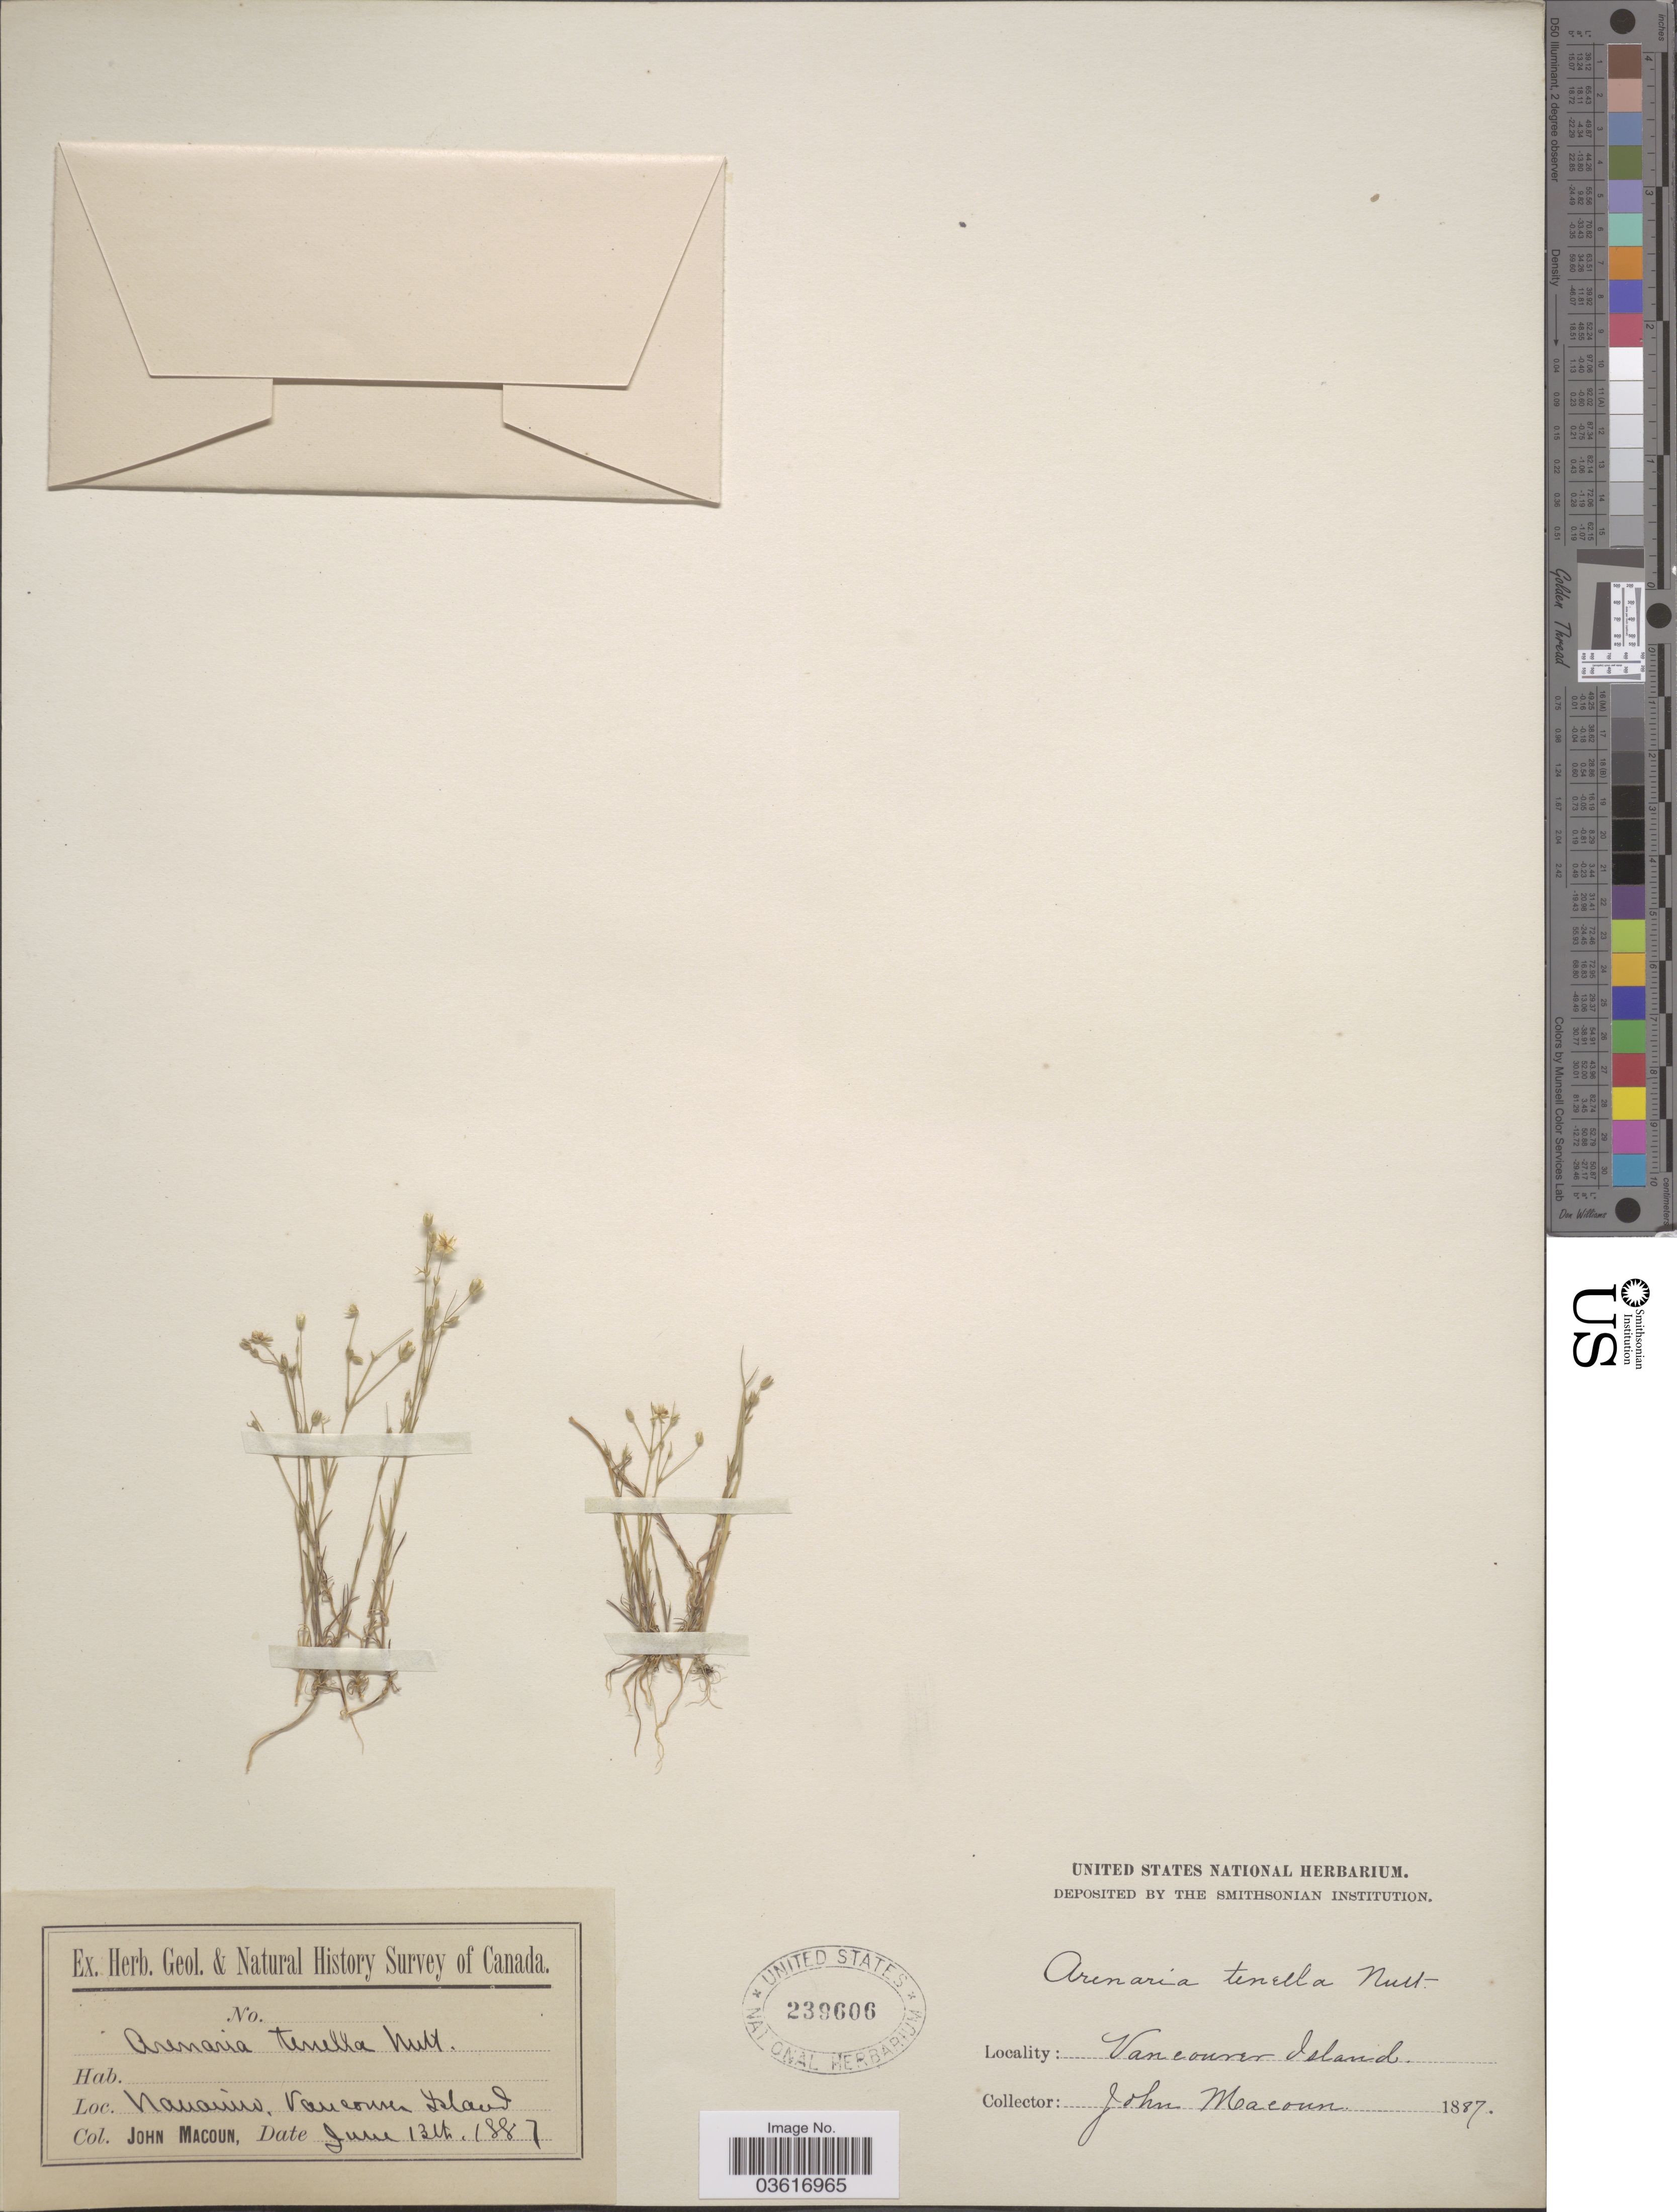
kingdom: Plantae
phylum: Tracheophyta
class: Magnoliopsida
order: Caryophyllales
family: Caryophyllaceae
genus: Minuartia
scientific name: Minuartia tenella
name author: (J. Gay) Mattf.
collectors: J. Macoun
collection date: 1887-06-13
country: Canada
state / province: British Columbia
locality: Nanaimo, Vancouver Island.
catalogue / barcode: US 239606